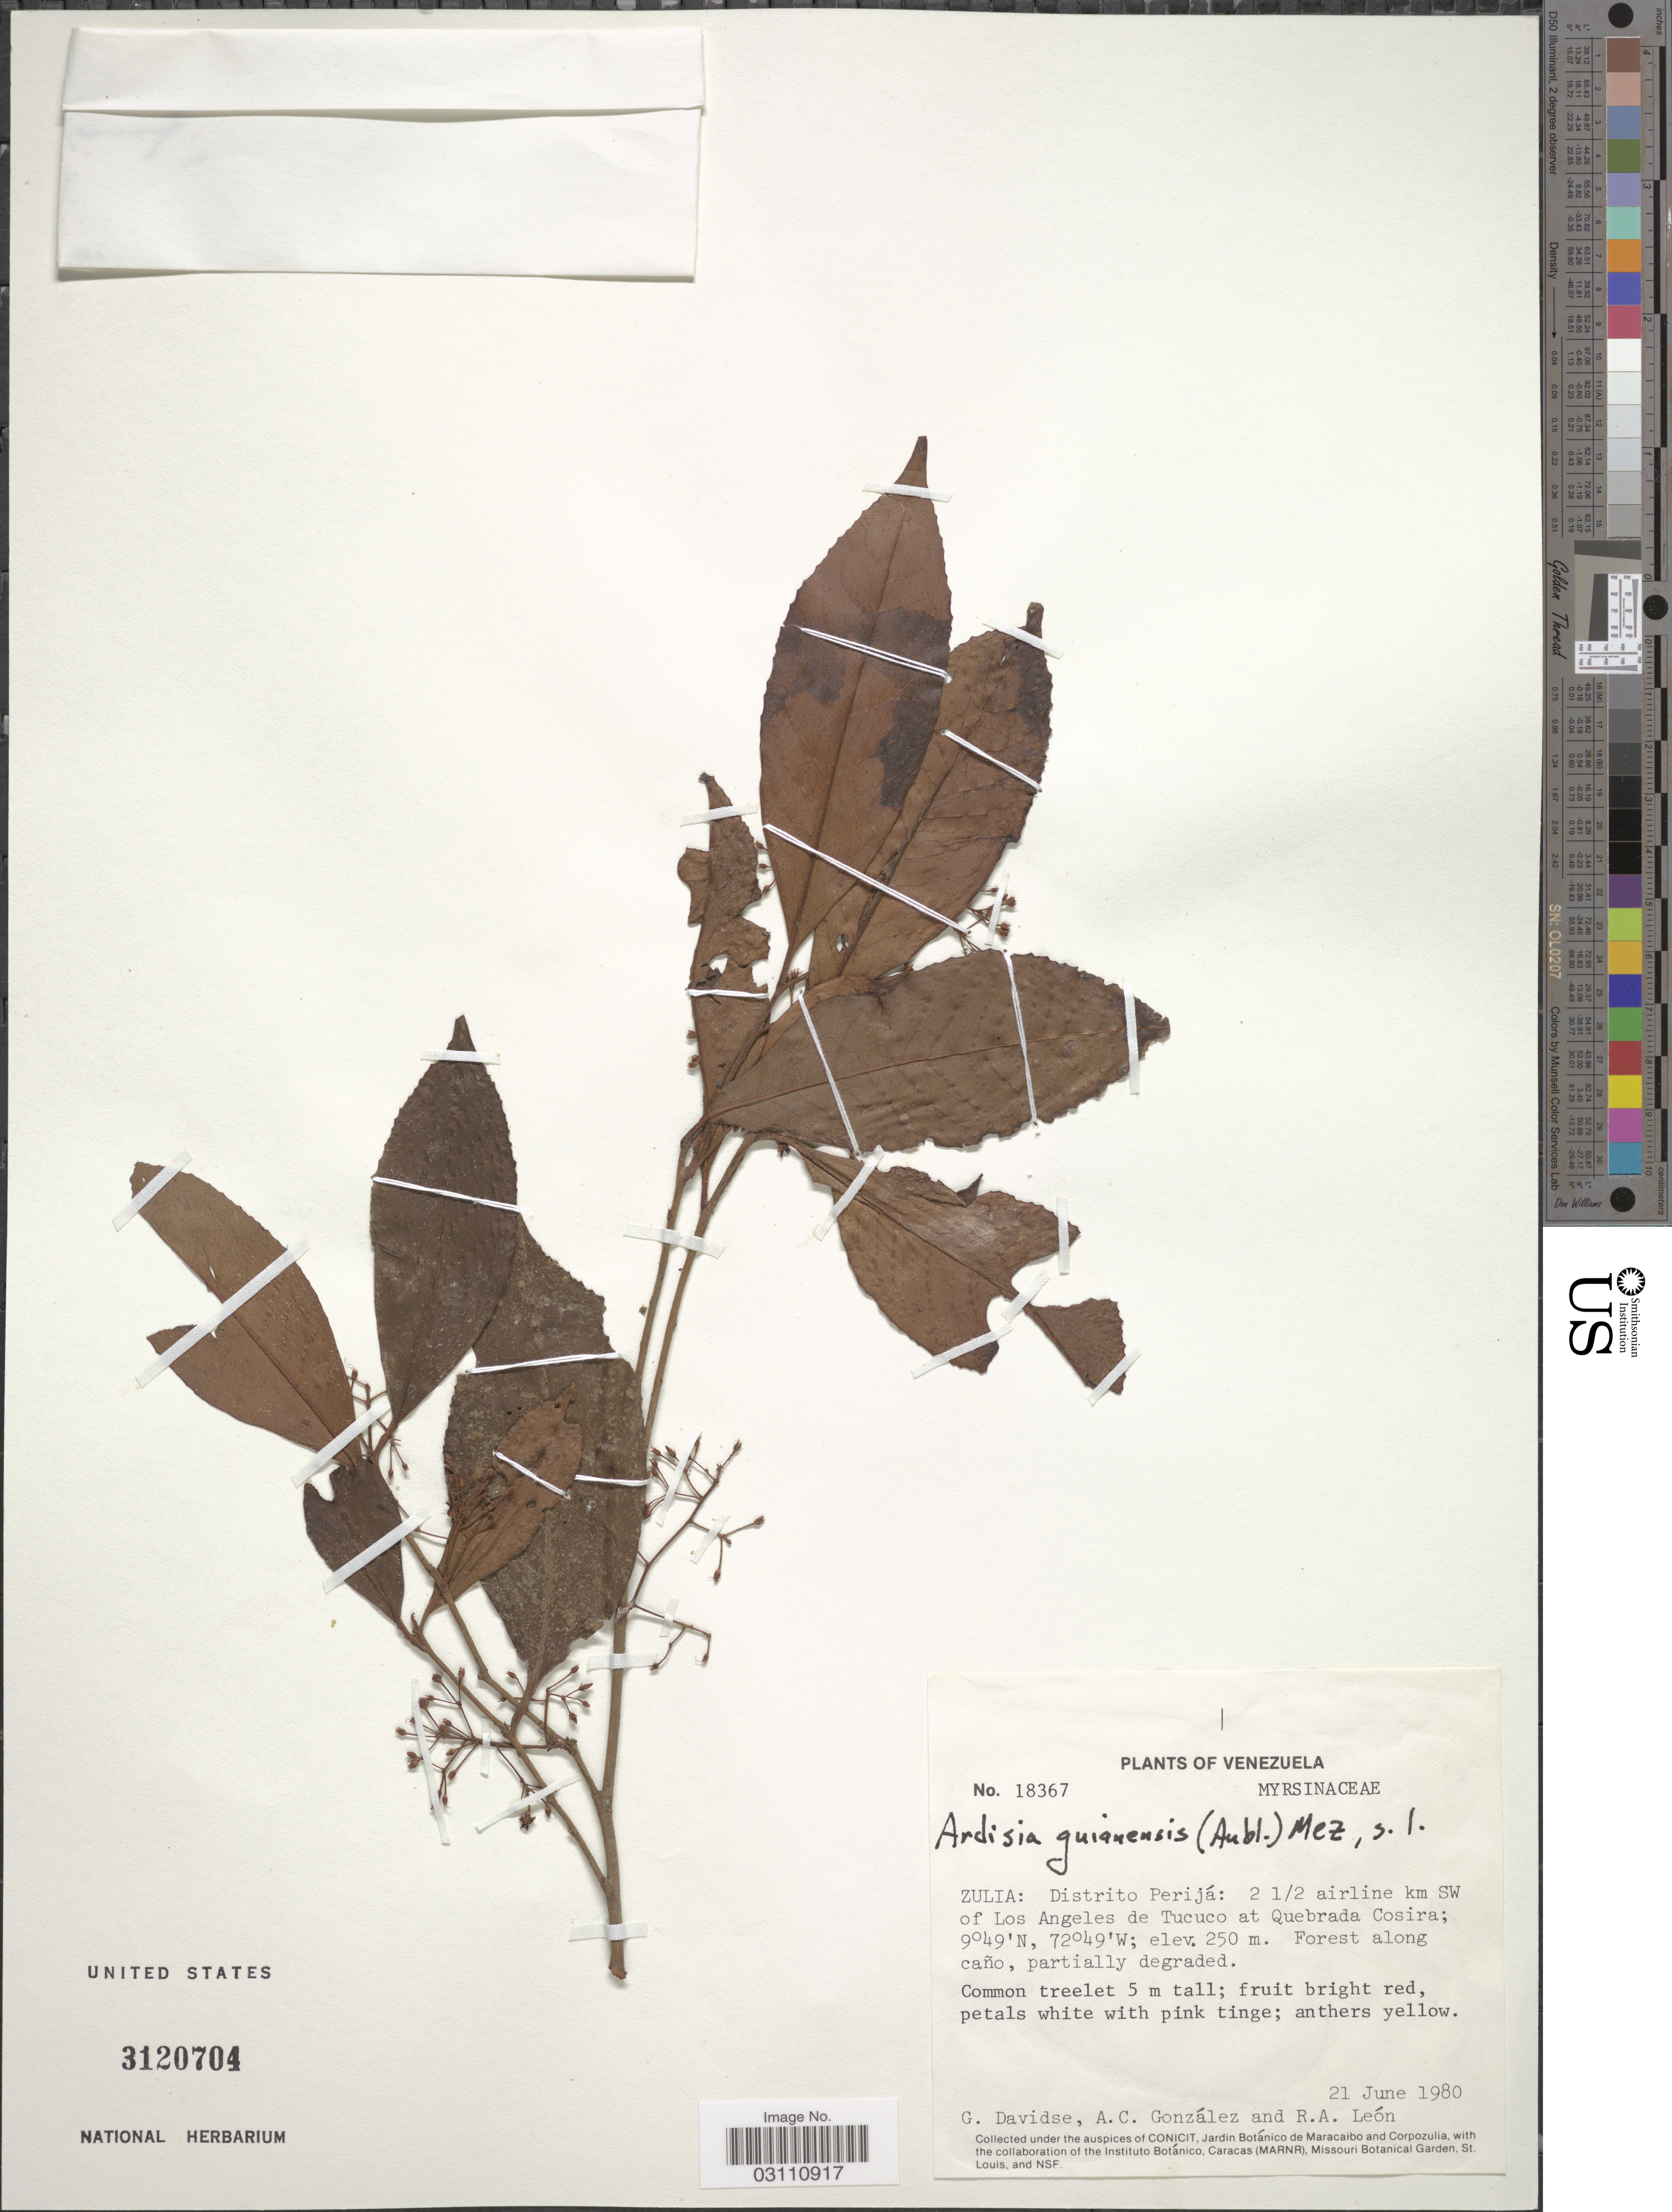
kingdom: Plantae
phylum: Tracheophyta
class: Magnoliopsida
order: Ericales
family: Primulaceae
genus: Ardisia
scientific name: Ardisia guianensis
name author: (Aubl.) Mez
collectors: G. Davidse, A. C. González & R. A. León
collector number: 18367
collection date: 1980-06-21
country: Venezuela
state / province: Zulia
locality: Distrito Perijá: 2½ airline km SW of Los Angeles de Tucuco at Quebrada Cosira.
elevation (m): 250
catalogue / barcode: US 3120704